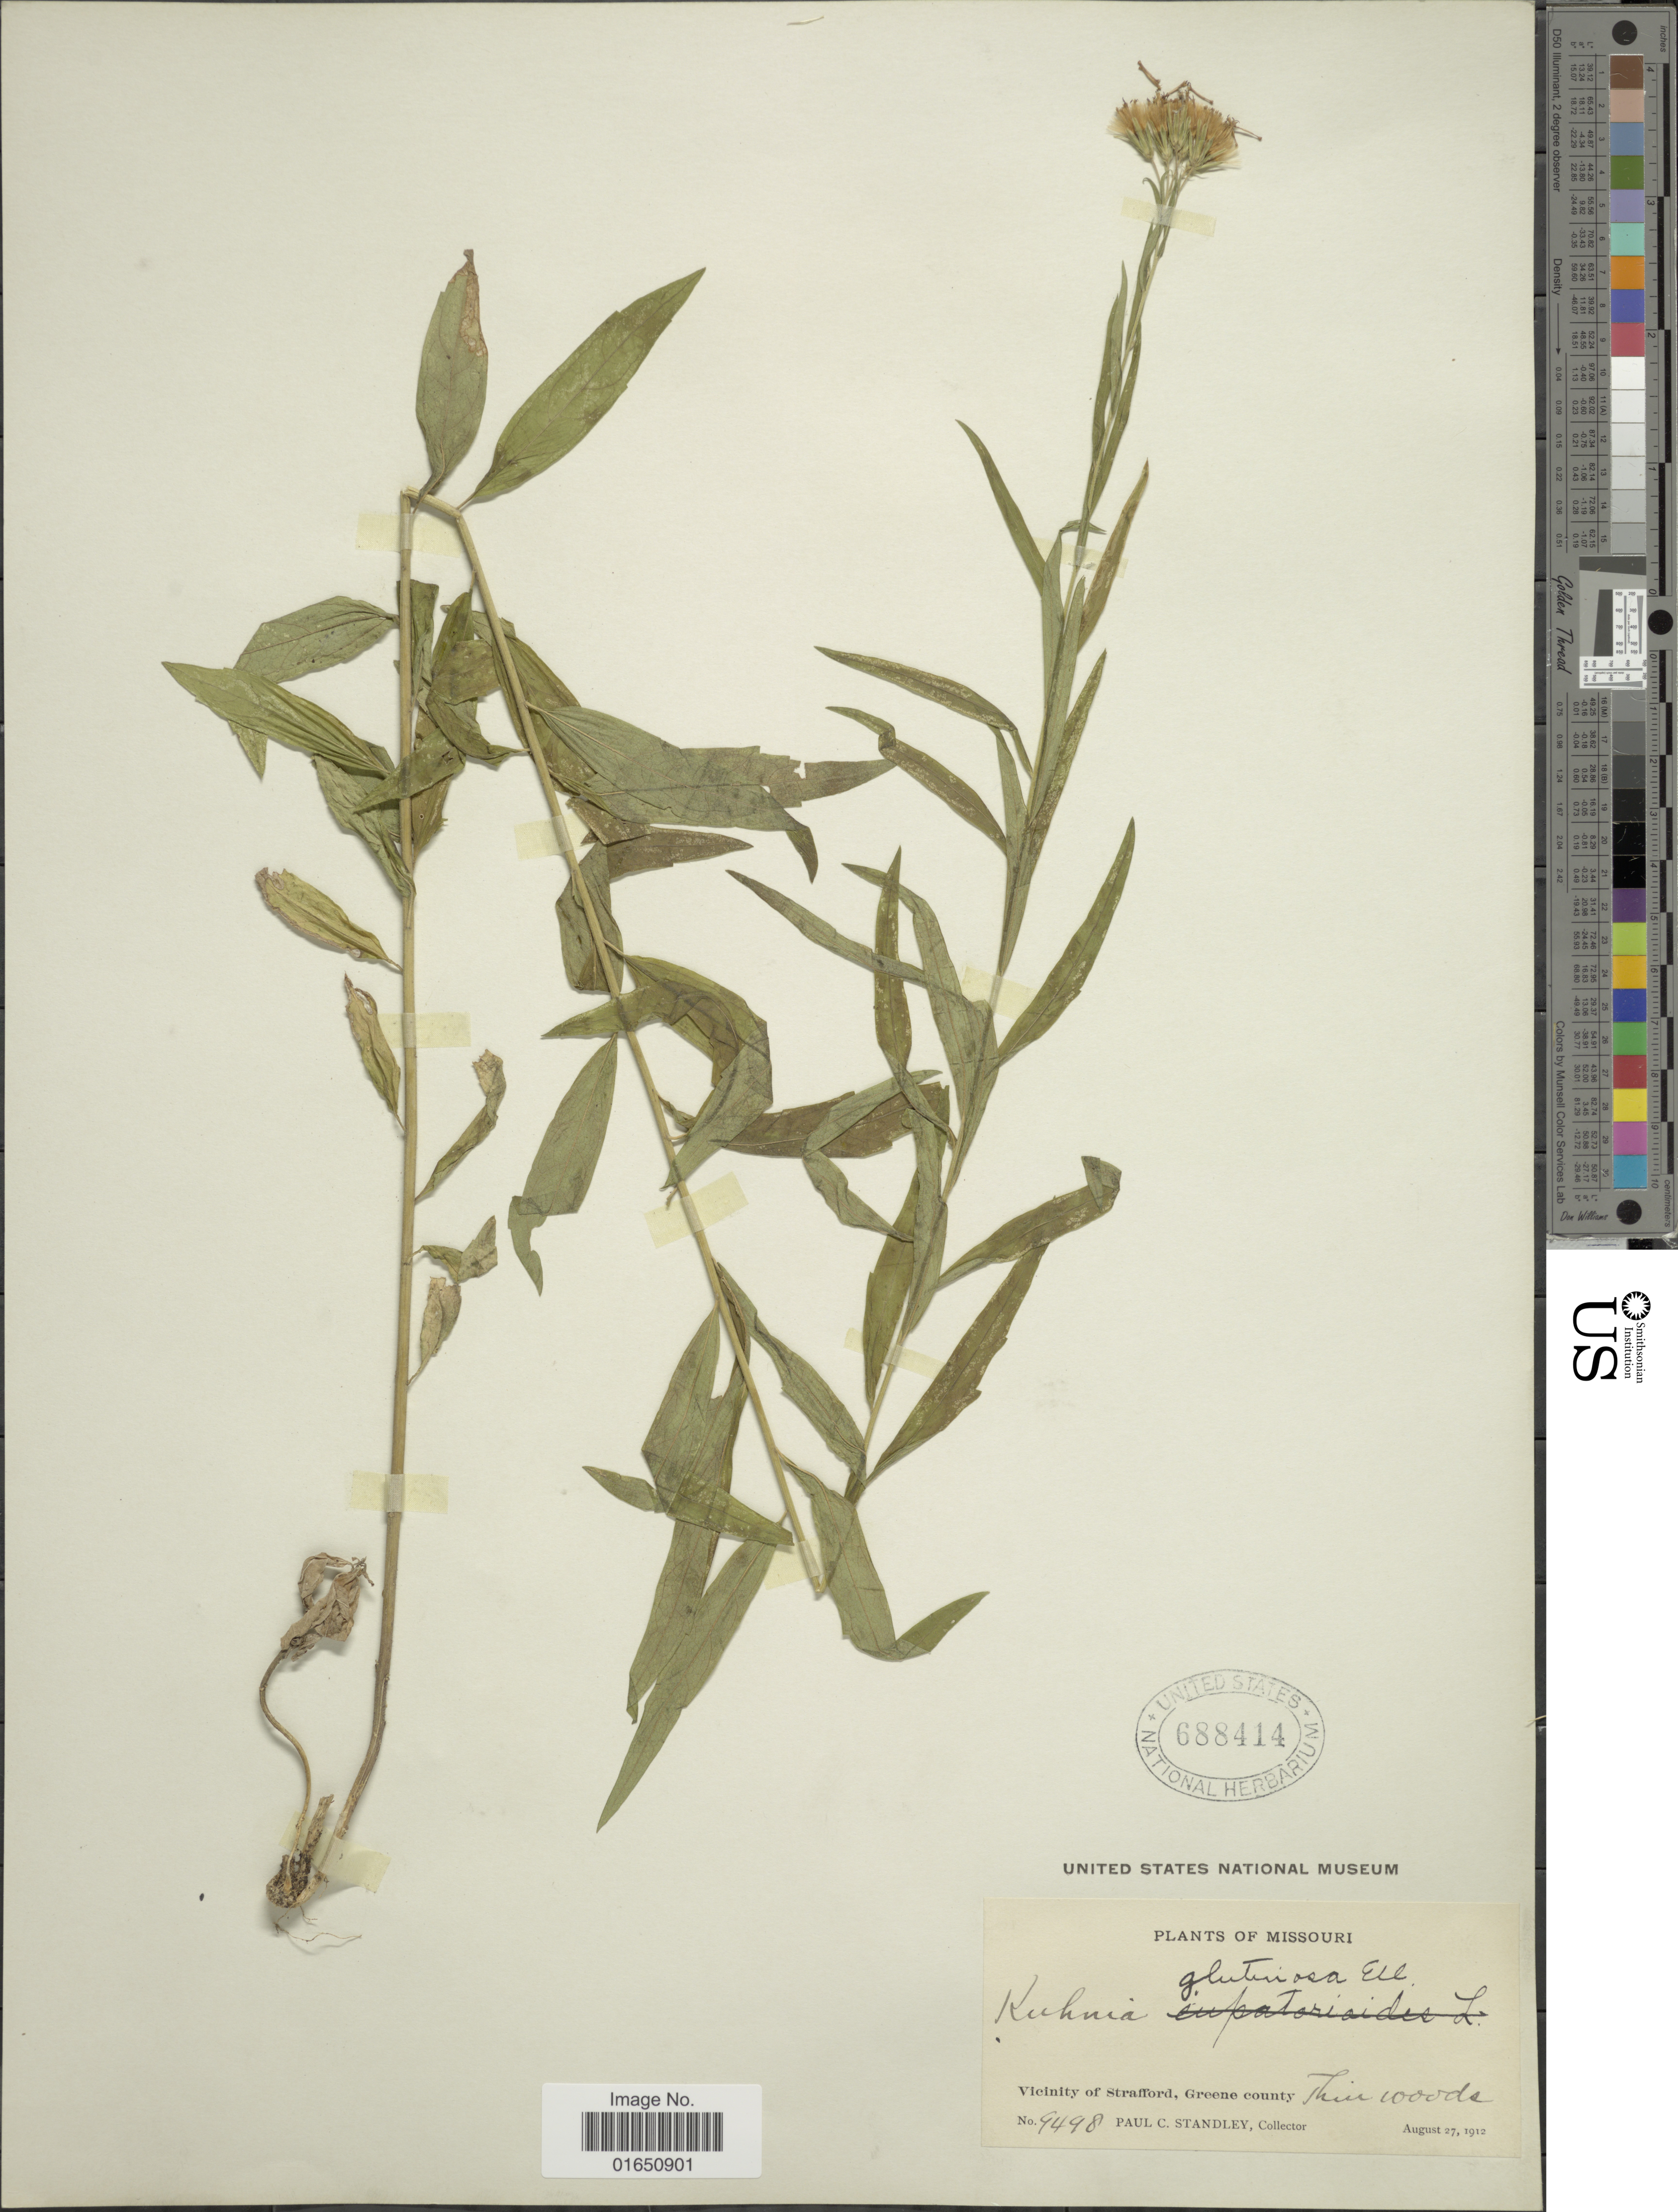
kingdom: Plantae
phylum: Tracheophyta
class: Magnoliopsida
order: Asterales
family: Asteraceae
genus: Brickellia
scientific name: Brickellia eupatorioides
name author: (L.) Shinners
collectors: P. C. Standley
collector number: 9498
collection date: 1912-08-27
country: United States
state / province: Missouri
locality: Vicinity of Strafford, Greene county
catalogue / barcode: US 688414